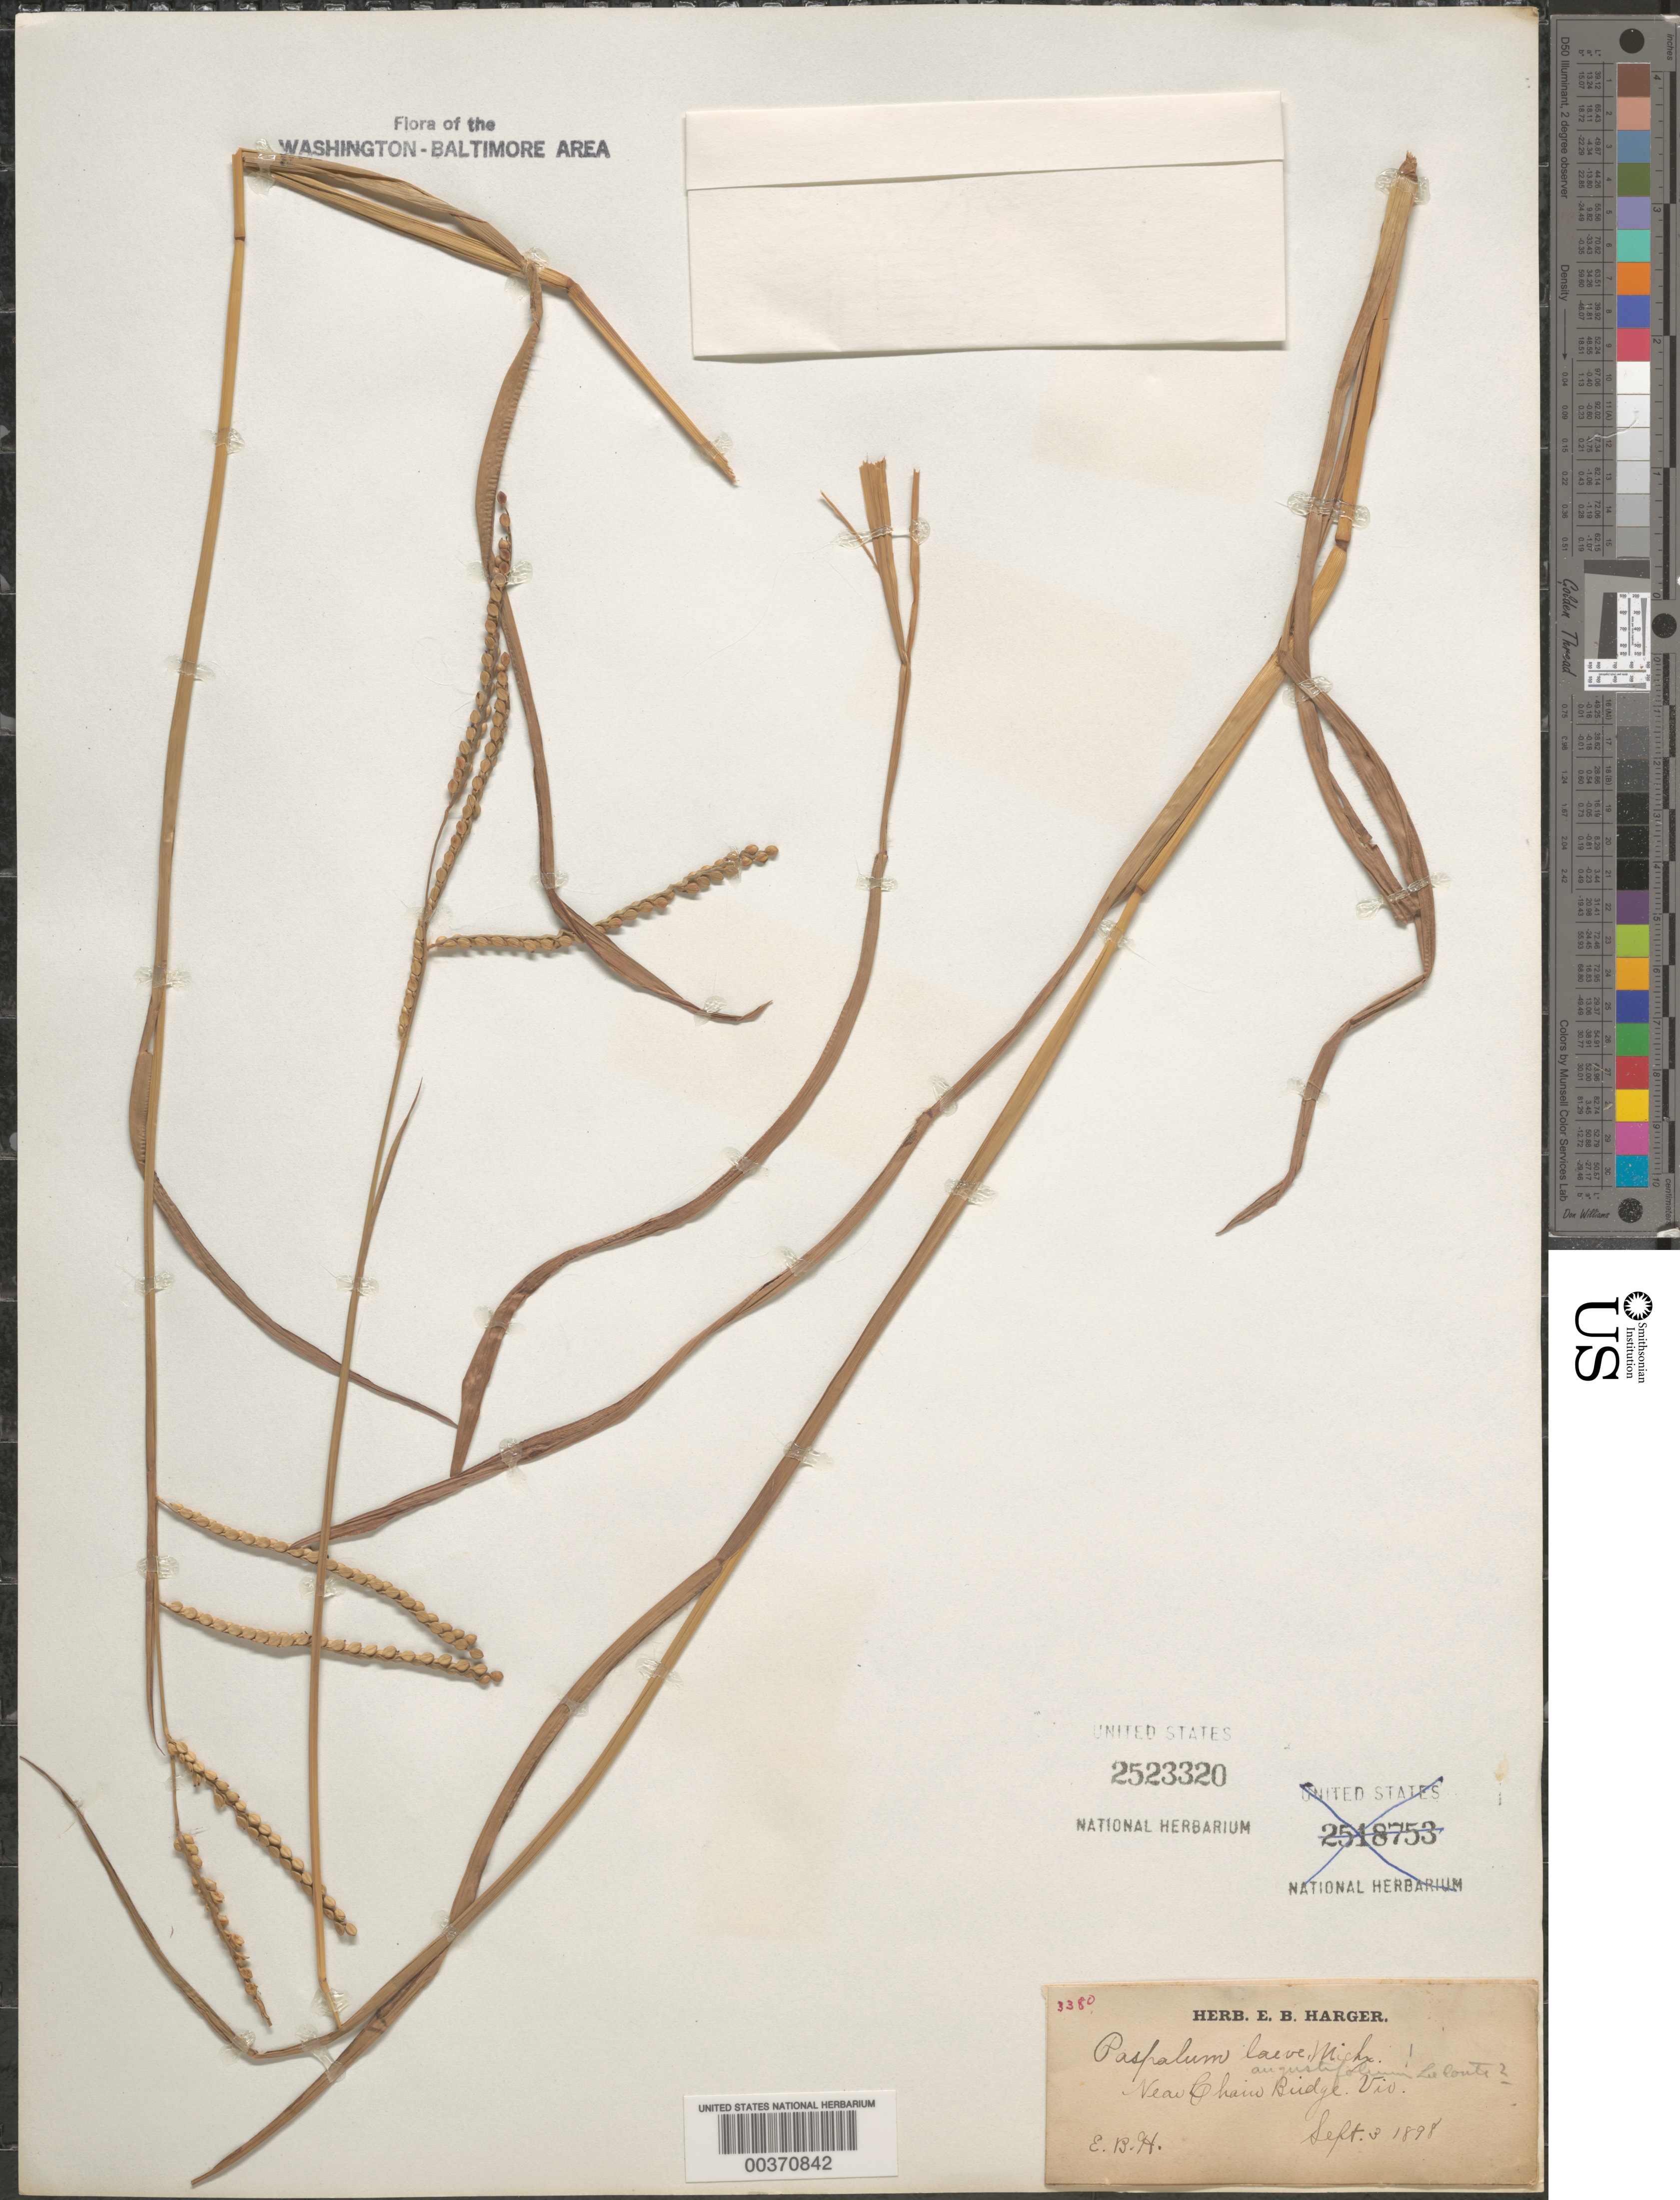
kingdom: Plantae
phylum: Tracheophyta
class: Liliopsida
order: Poales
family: Poaceae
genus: Paspalum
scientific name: Paspalum laeve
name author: Michx.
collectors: E. B. Harger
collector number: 3380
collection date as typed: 03 Sep 1898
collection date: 1898-09-03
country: United States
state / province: Virginia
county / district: Fairfax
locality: Chain Bridge C. and O. Canal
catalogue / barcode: US 2523320